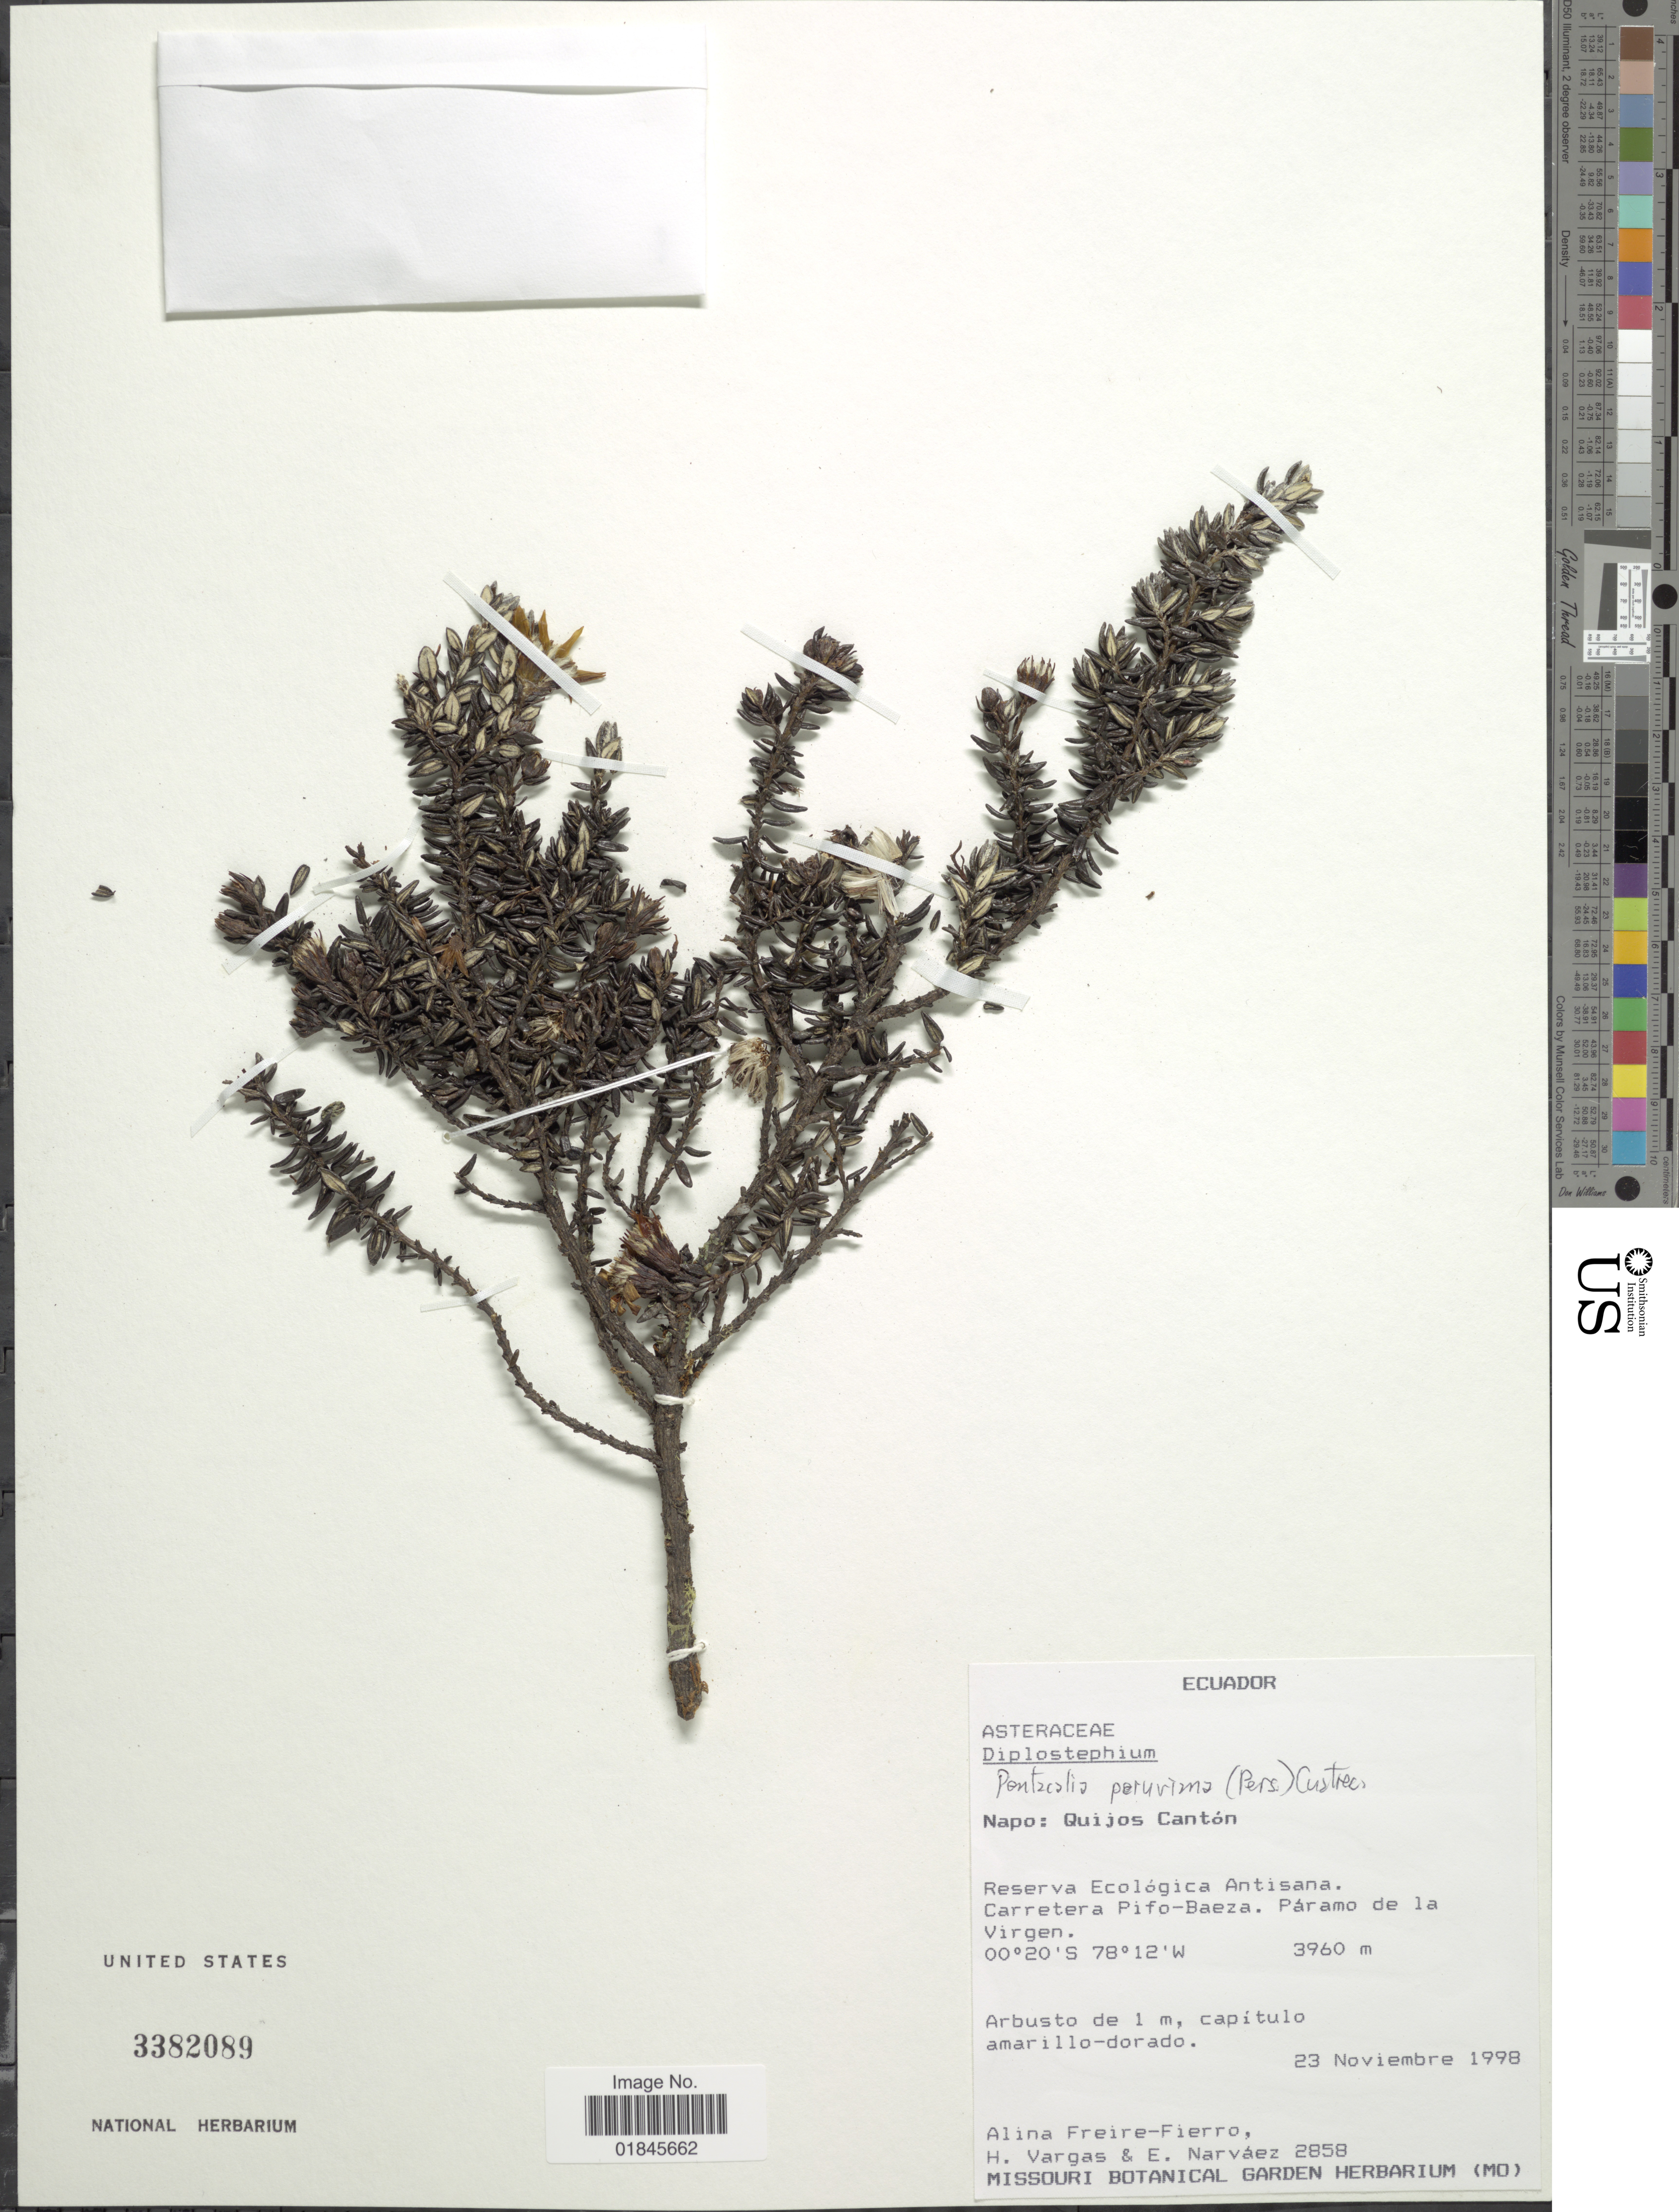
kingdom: Plantae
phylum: Tracheophyta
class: Magnoliopsida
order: Asterales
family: Asteraceae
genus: Pentacalia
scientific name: Pentacalia peruviana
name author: (Pers.) Cuatrec.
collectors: A. Freire-Fierro, H. Vargas & E. Narváez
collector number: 2858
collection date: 1998-11-23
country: Ecuador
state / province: Napo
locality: Napo: Quijos Cantón. Reserva Ecológica Antisana. Carretera Pifo-Baeza. Páramo de la Virgen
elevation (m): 3960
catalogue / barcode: US 3382089